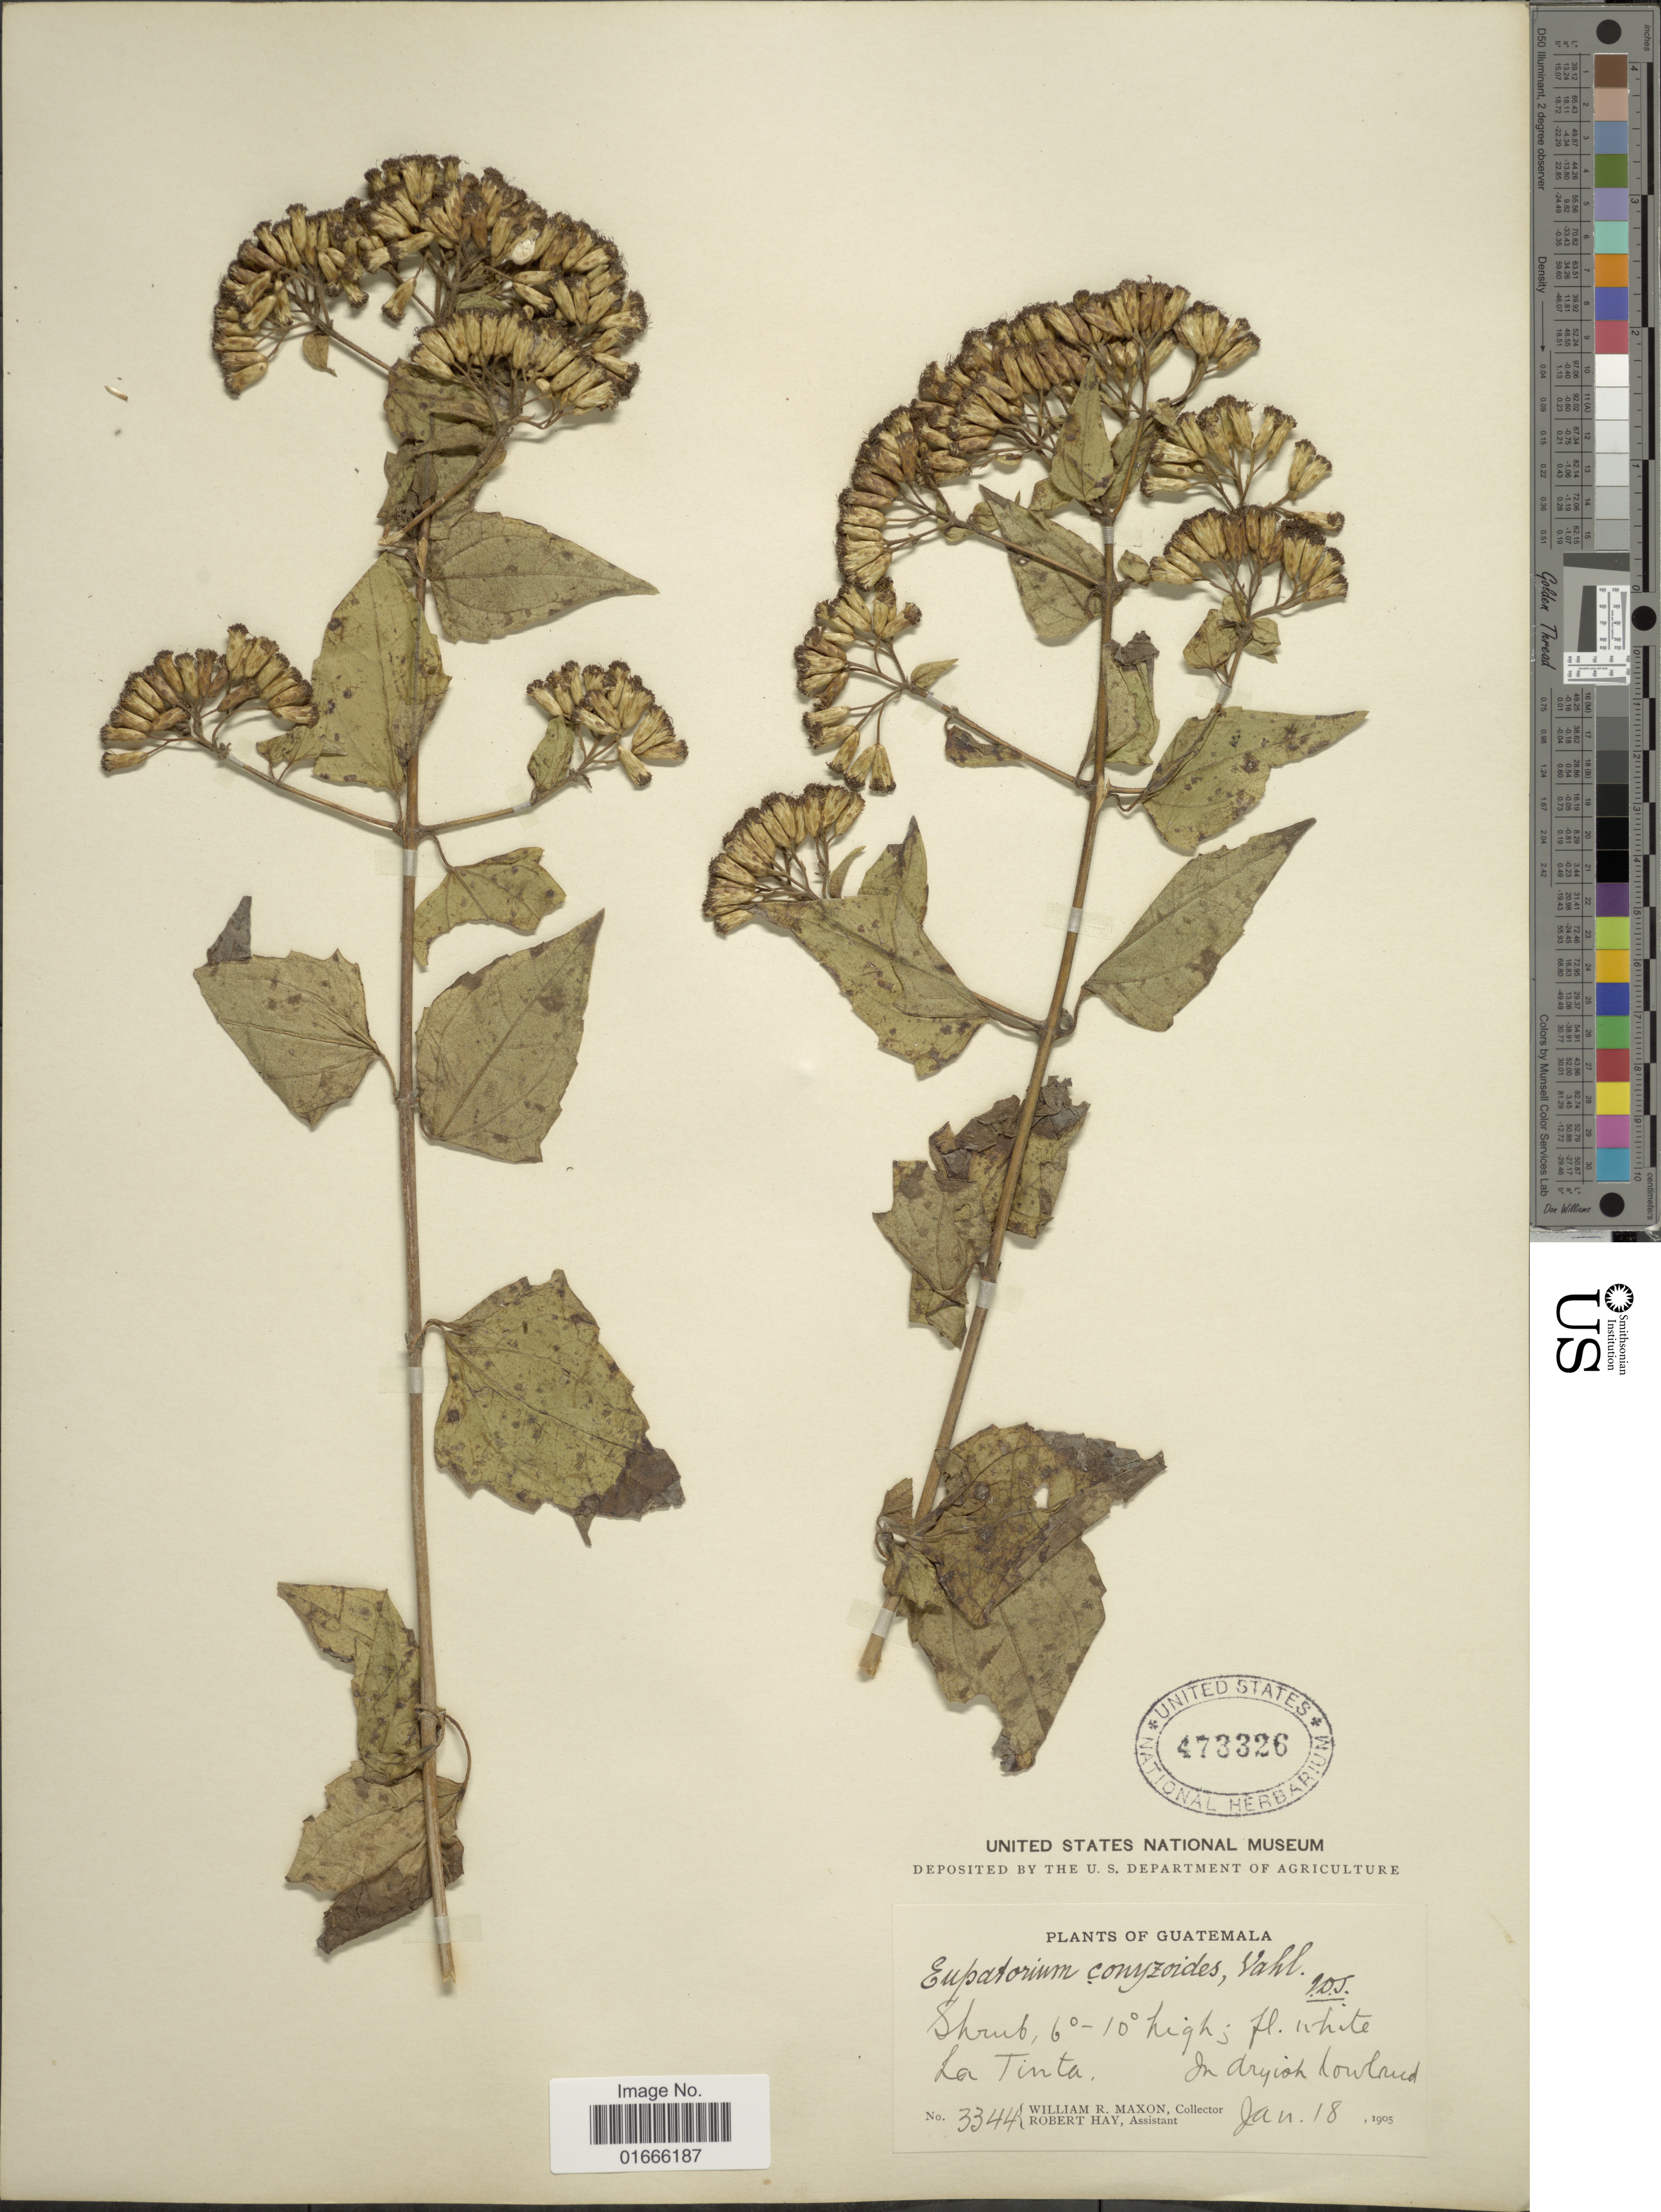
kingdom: Plantae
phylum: Tracheophyta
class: Magnoliopsida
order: Asterales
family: Asteraceae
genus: Chromolaena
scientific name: Chromolaena odorata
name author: (L.) R.M. King & H. Rob.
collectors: W. R. Maxon & R. Hay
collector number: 3344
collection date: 1905-01-18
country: Guatemala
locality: La Tinta.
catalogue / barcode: US 473326